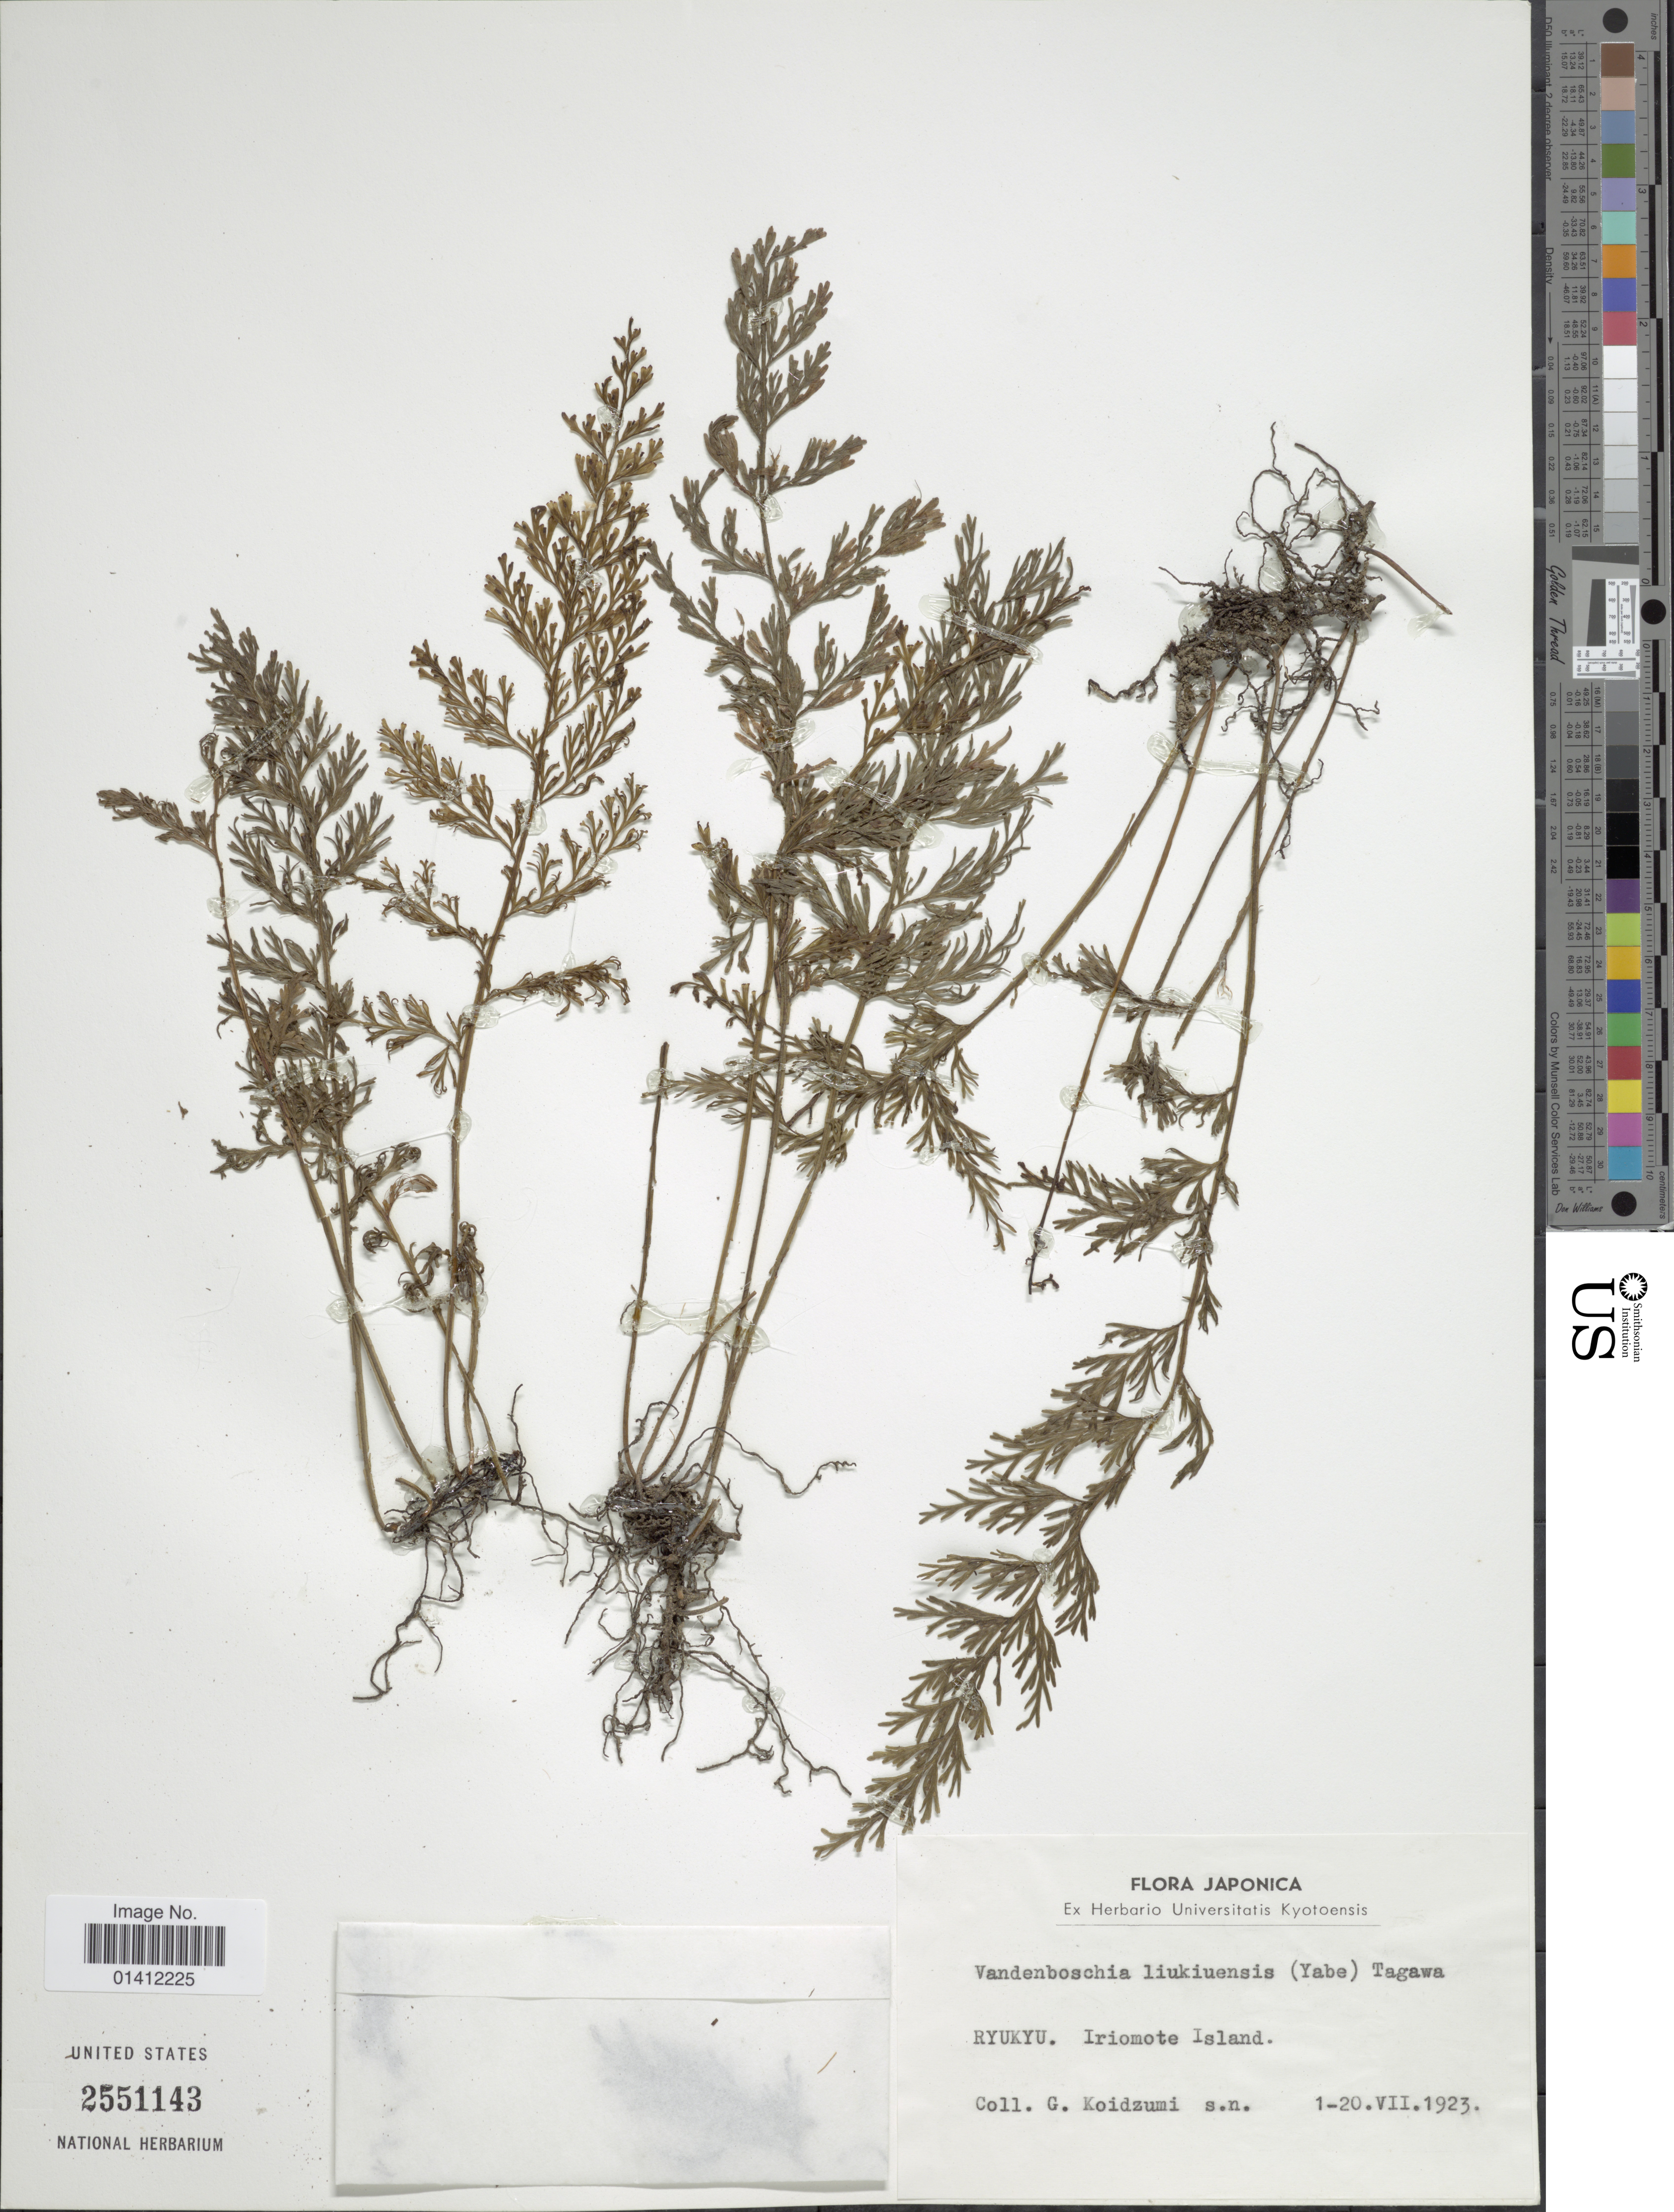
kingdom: Plantae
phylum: Tracheophyta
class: Polypodiopsida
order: Hymenophyllales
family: Hymenophyllaceae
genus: Vandenboschia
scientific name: Vandenboschia maxima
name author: (Blume) Copel.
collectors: G. Koidzumi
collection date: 1923-07-01/1923-07-20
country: Japan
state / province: Okinawa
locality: Rykyu, Iriomoto Island.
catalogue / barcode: US 2551143